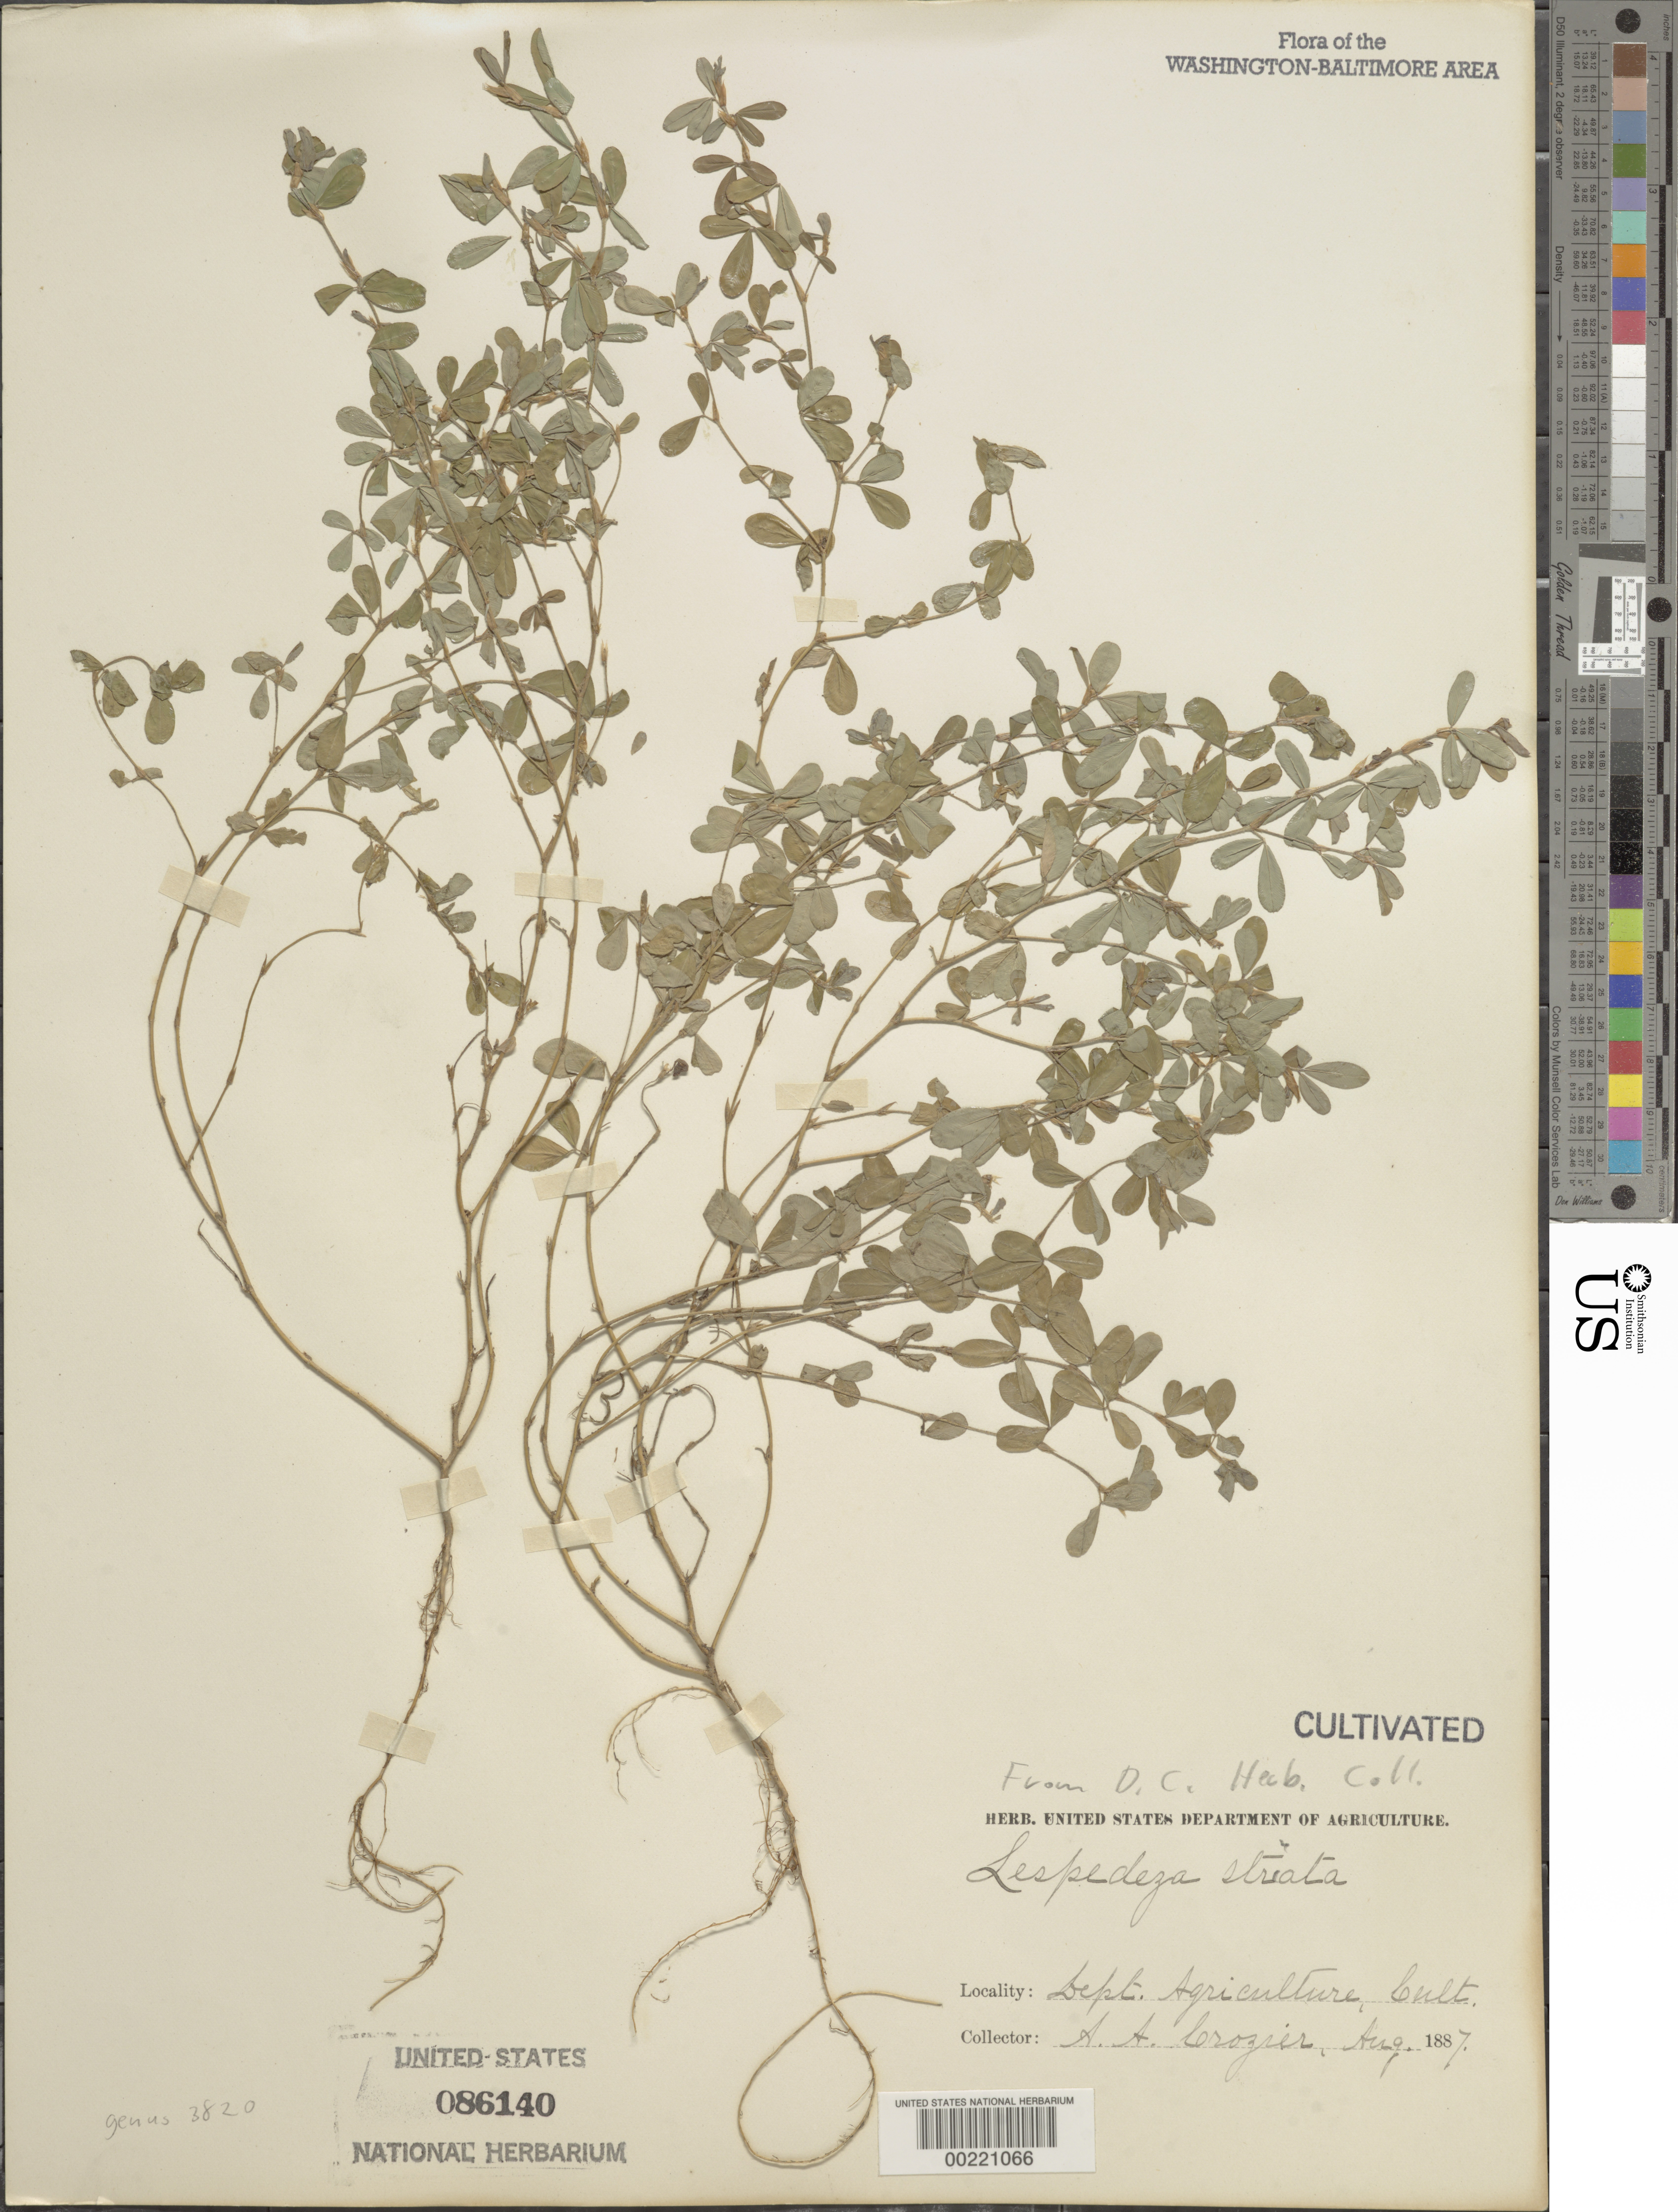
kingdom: Plantae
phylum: Tracheophyta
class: Magnoliopsida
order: Fabales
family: Fabaceae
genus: Kummerowia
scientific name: Kummerowia striata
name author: (Thunb.) Schindl.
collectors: A. Crozier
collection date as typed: Aug 1887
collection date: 1887-08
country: United States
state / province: District of Columbia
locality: Department of Agriculture grounds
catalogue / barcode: US 86140